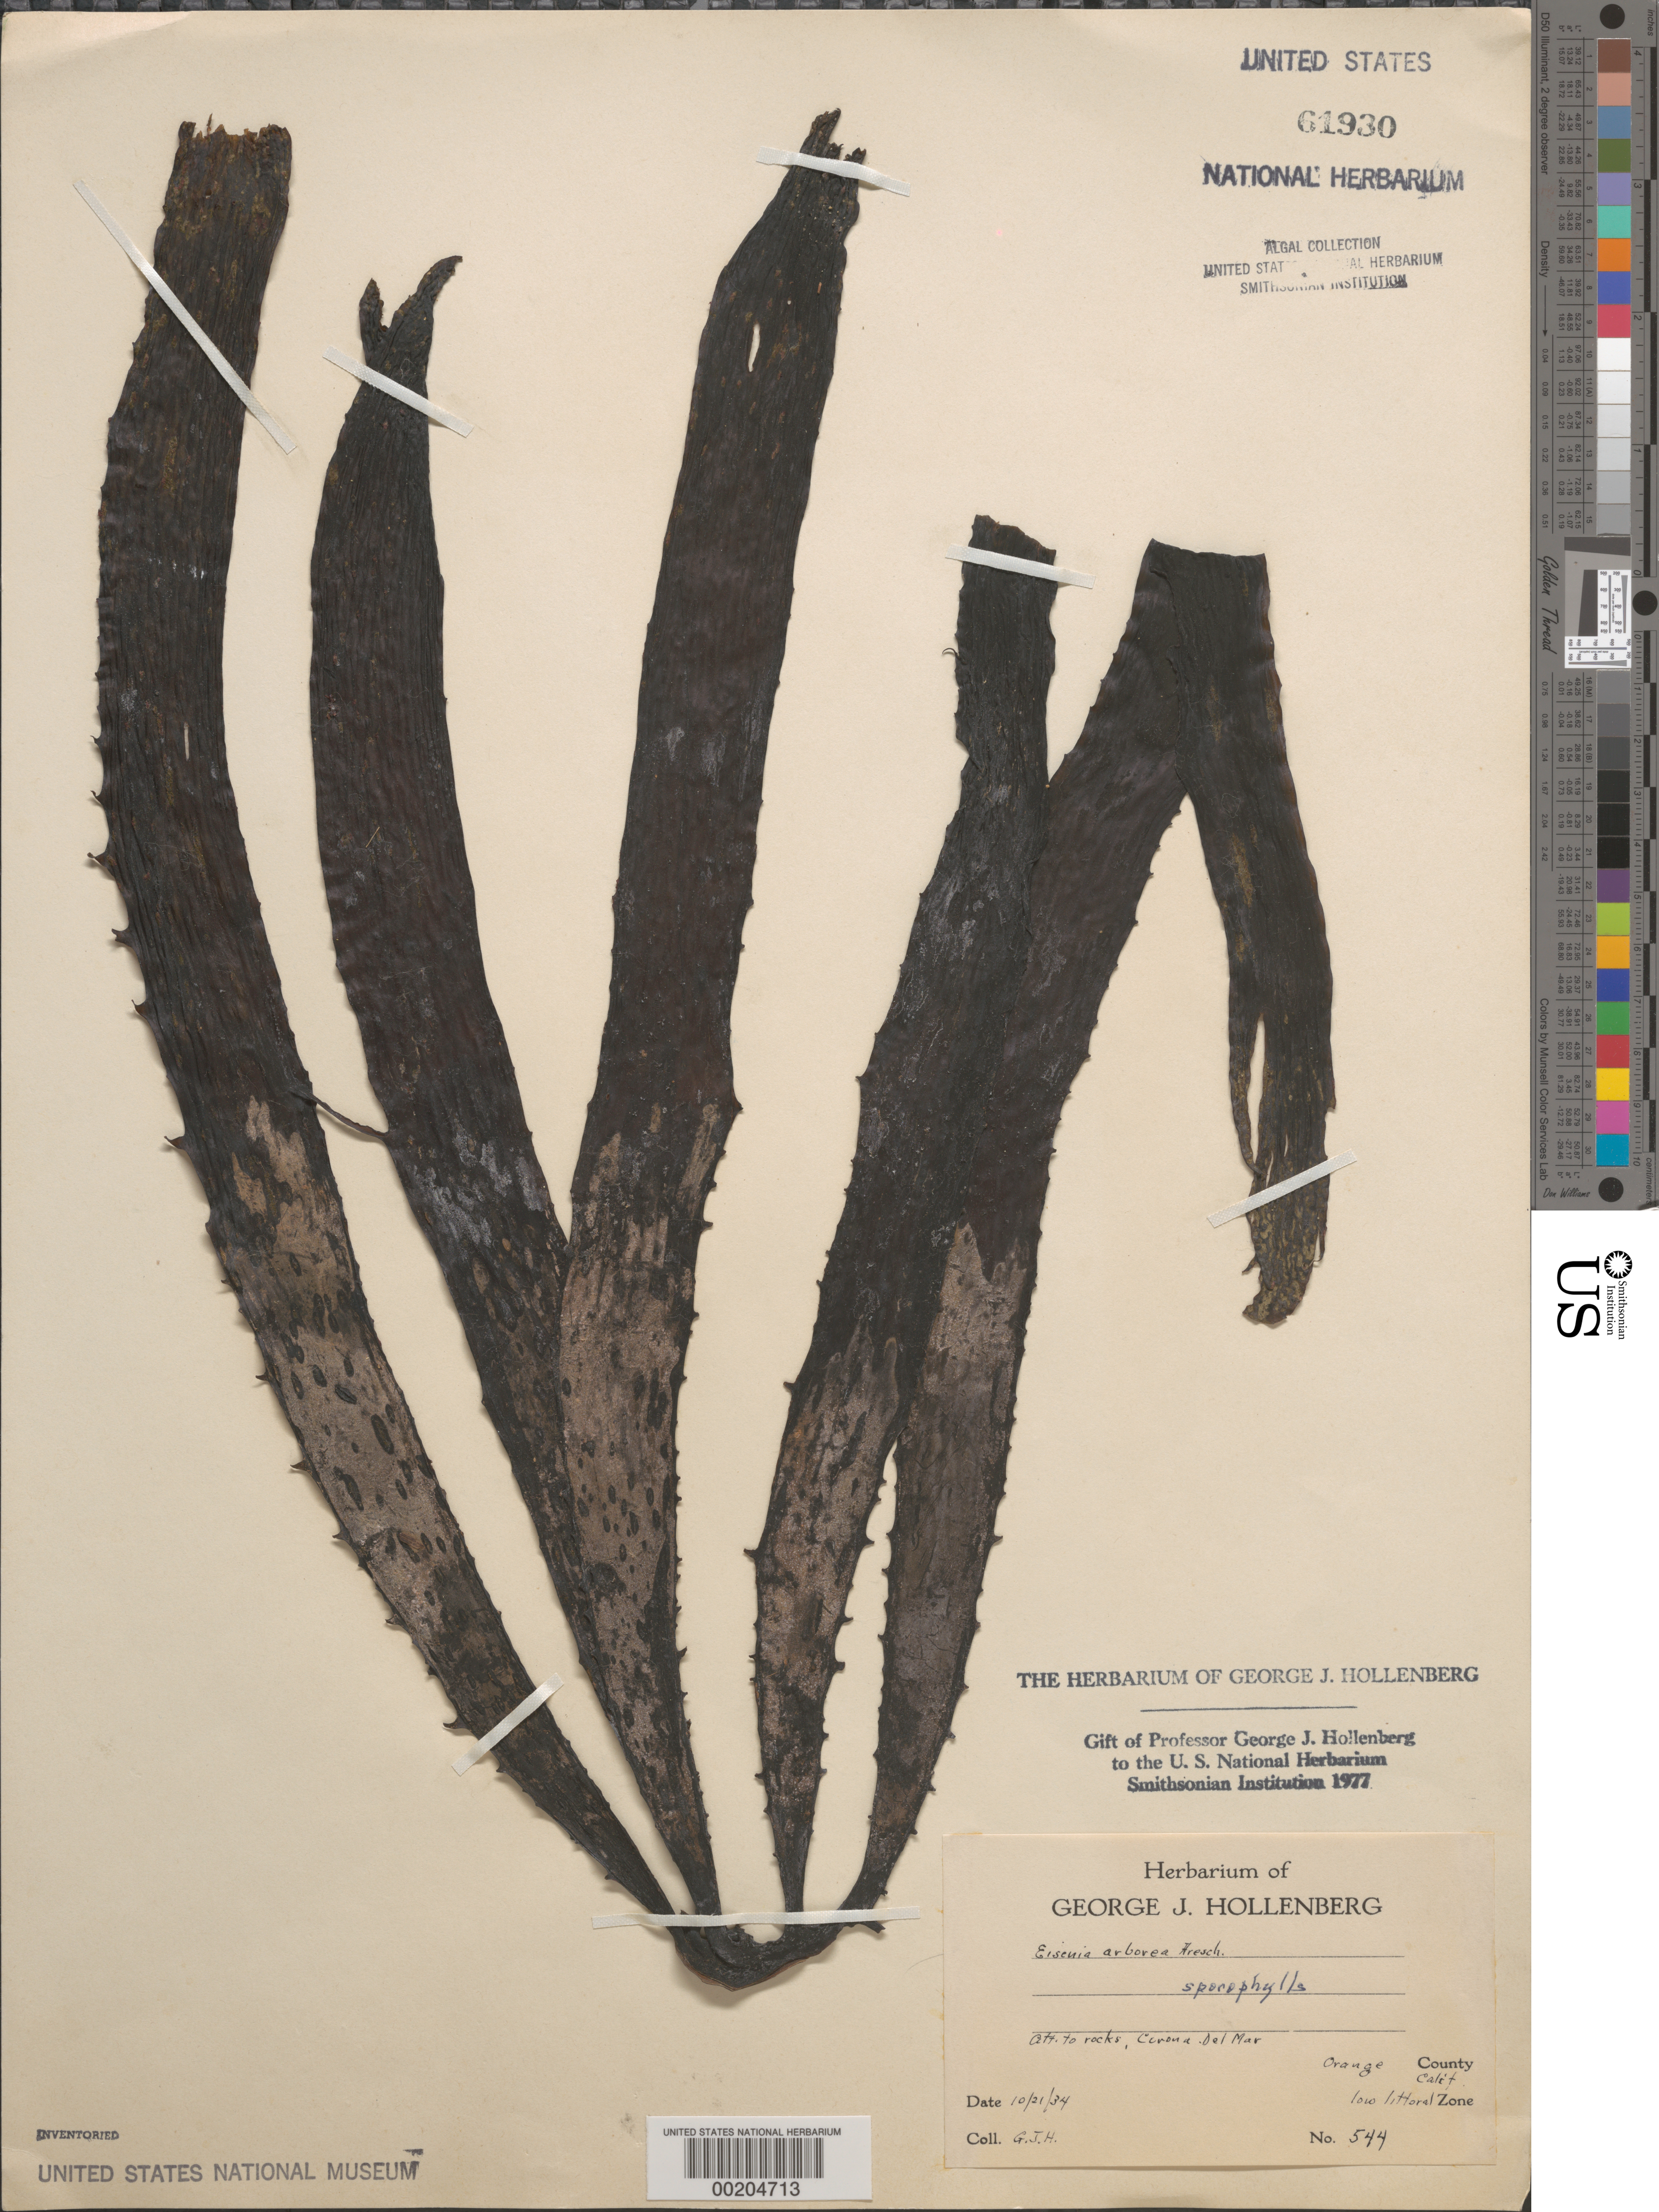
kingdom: Chromista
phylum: Ochrophyta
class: Phaeophyceae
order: Laminariales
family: Lessoniaceae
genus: Eisenia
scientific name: Eisenia arborea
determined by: Hollenberg, George J.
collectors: G. Hollenberg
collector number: GJH 544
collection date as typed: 21 Oct 1934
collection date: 1934-10-21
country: United States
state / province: California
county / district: Orange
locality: Corona del Mar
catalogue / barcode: US 61930